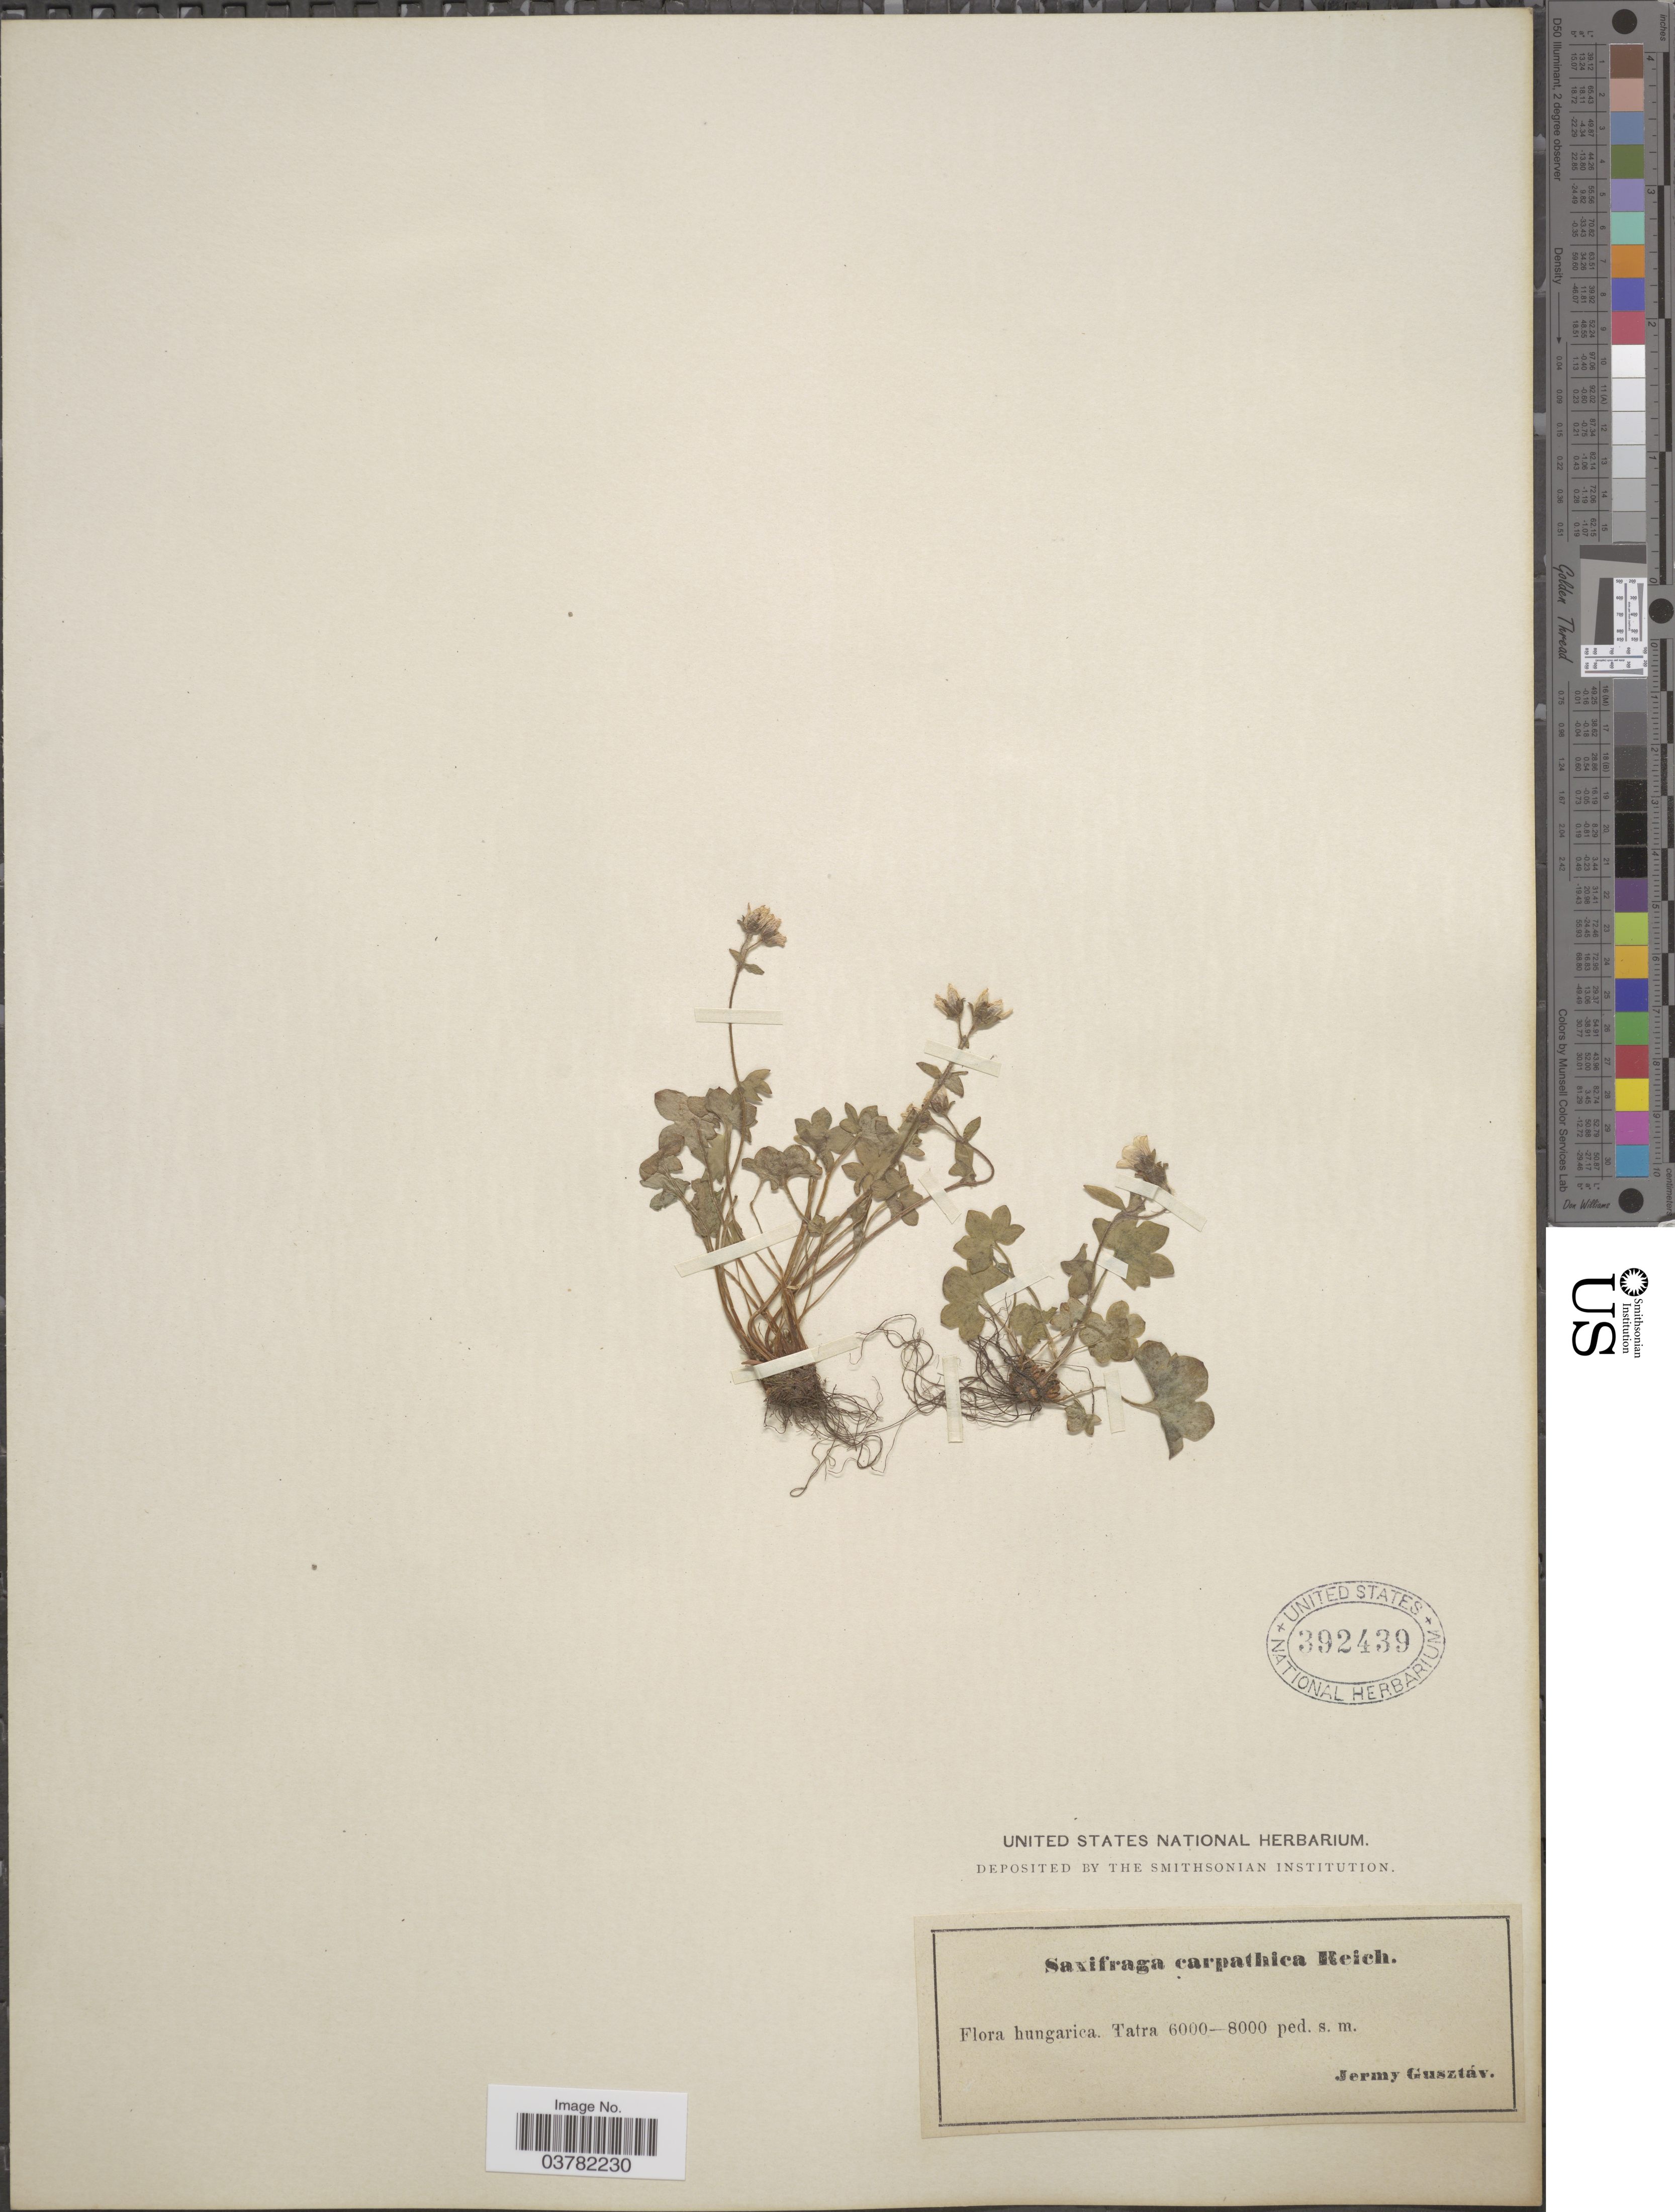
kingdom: Plantae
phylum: Tracheophyta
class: Magnoliopsida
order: Saxifragales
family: Saxifragaceae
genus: Saxifraga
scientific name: Saxifraga carpatica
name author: Sternb.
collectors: J. Gusztav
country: Hungary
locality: Hungarica. Tatra.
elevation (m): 1829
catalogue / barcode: US 392439